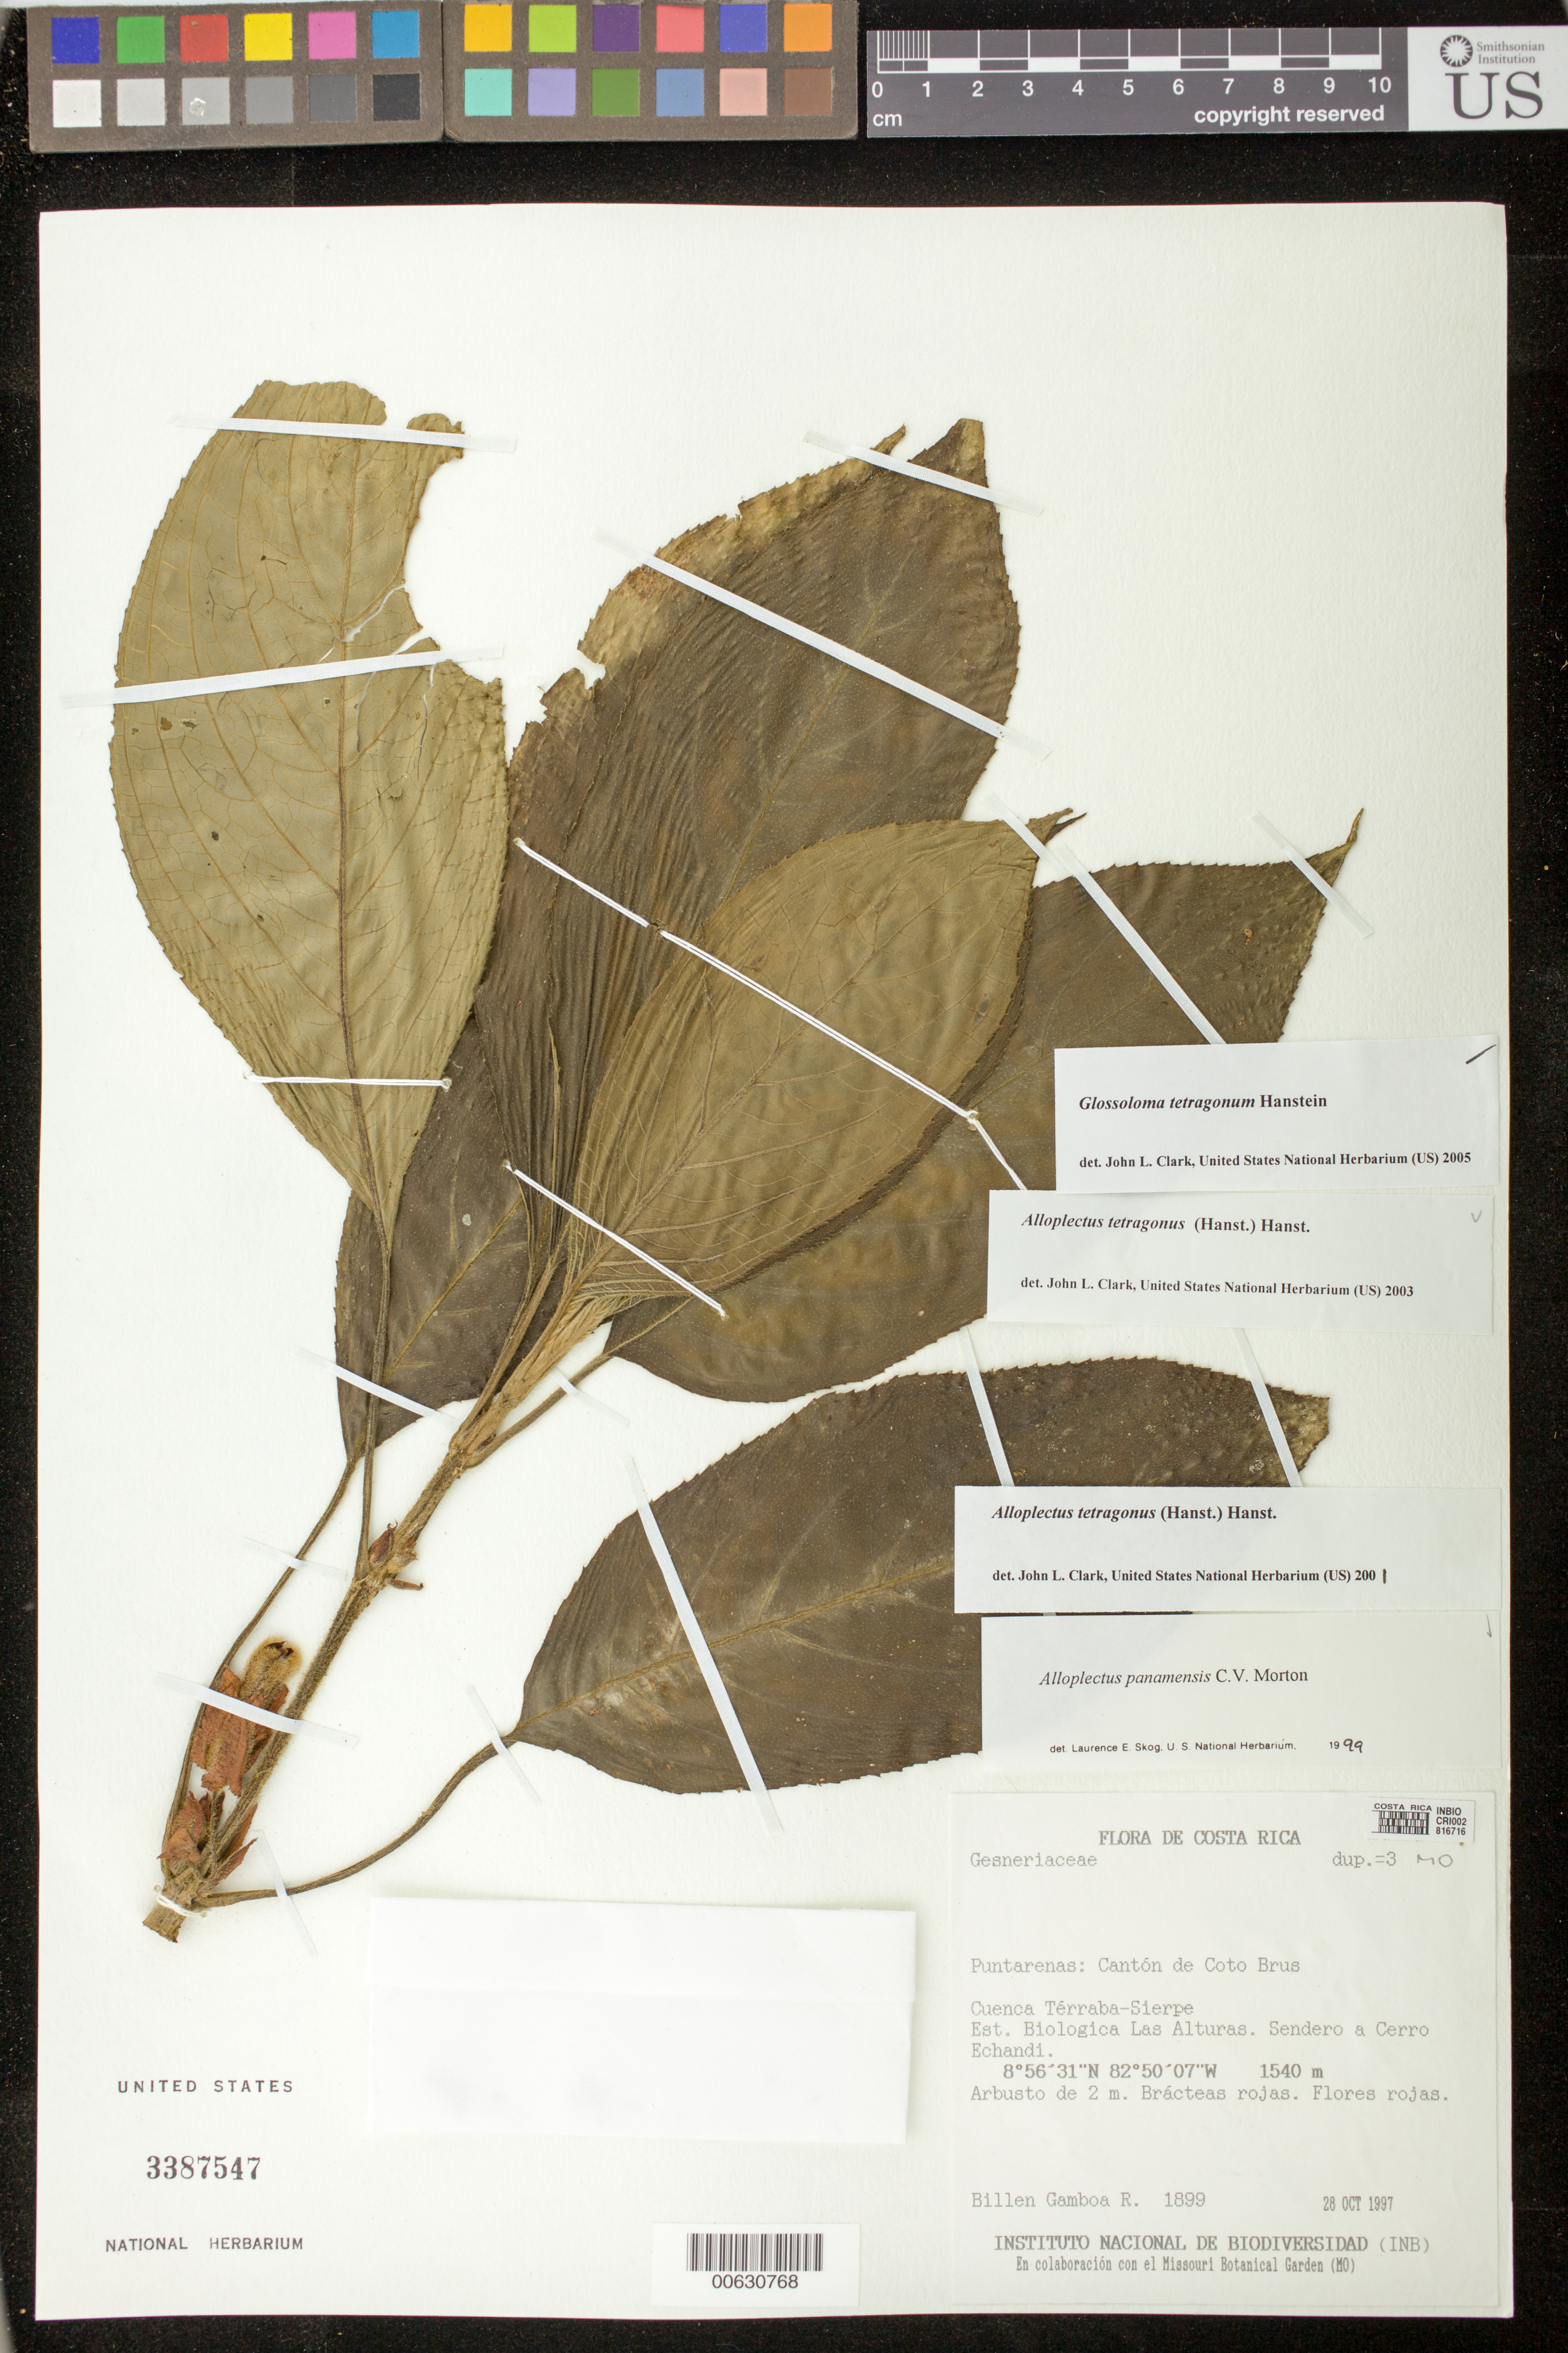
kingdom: Plantae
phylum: Tracheophyta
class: Magnoliopsida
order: Lamiales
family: Gesneriaceae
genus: Glossoloma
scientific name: Glossoloma tetragonum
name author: Hanst.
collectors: B. Gamboa R.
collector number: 1899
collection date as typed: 28 Oct 1997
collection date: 1997-10-28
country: Costa Rica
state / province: Puntarenas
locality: Cantón de Coto Brus, Cuenca Térraba-Sierpe, Est. Biologica Las Alturas, Sendero a Cerro Echandi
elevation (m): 1540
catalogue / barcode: US 3387547